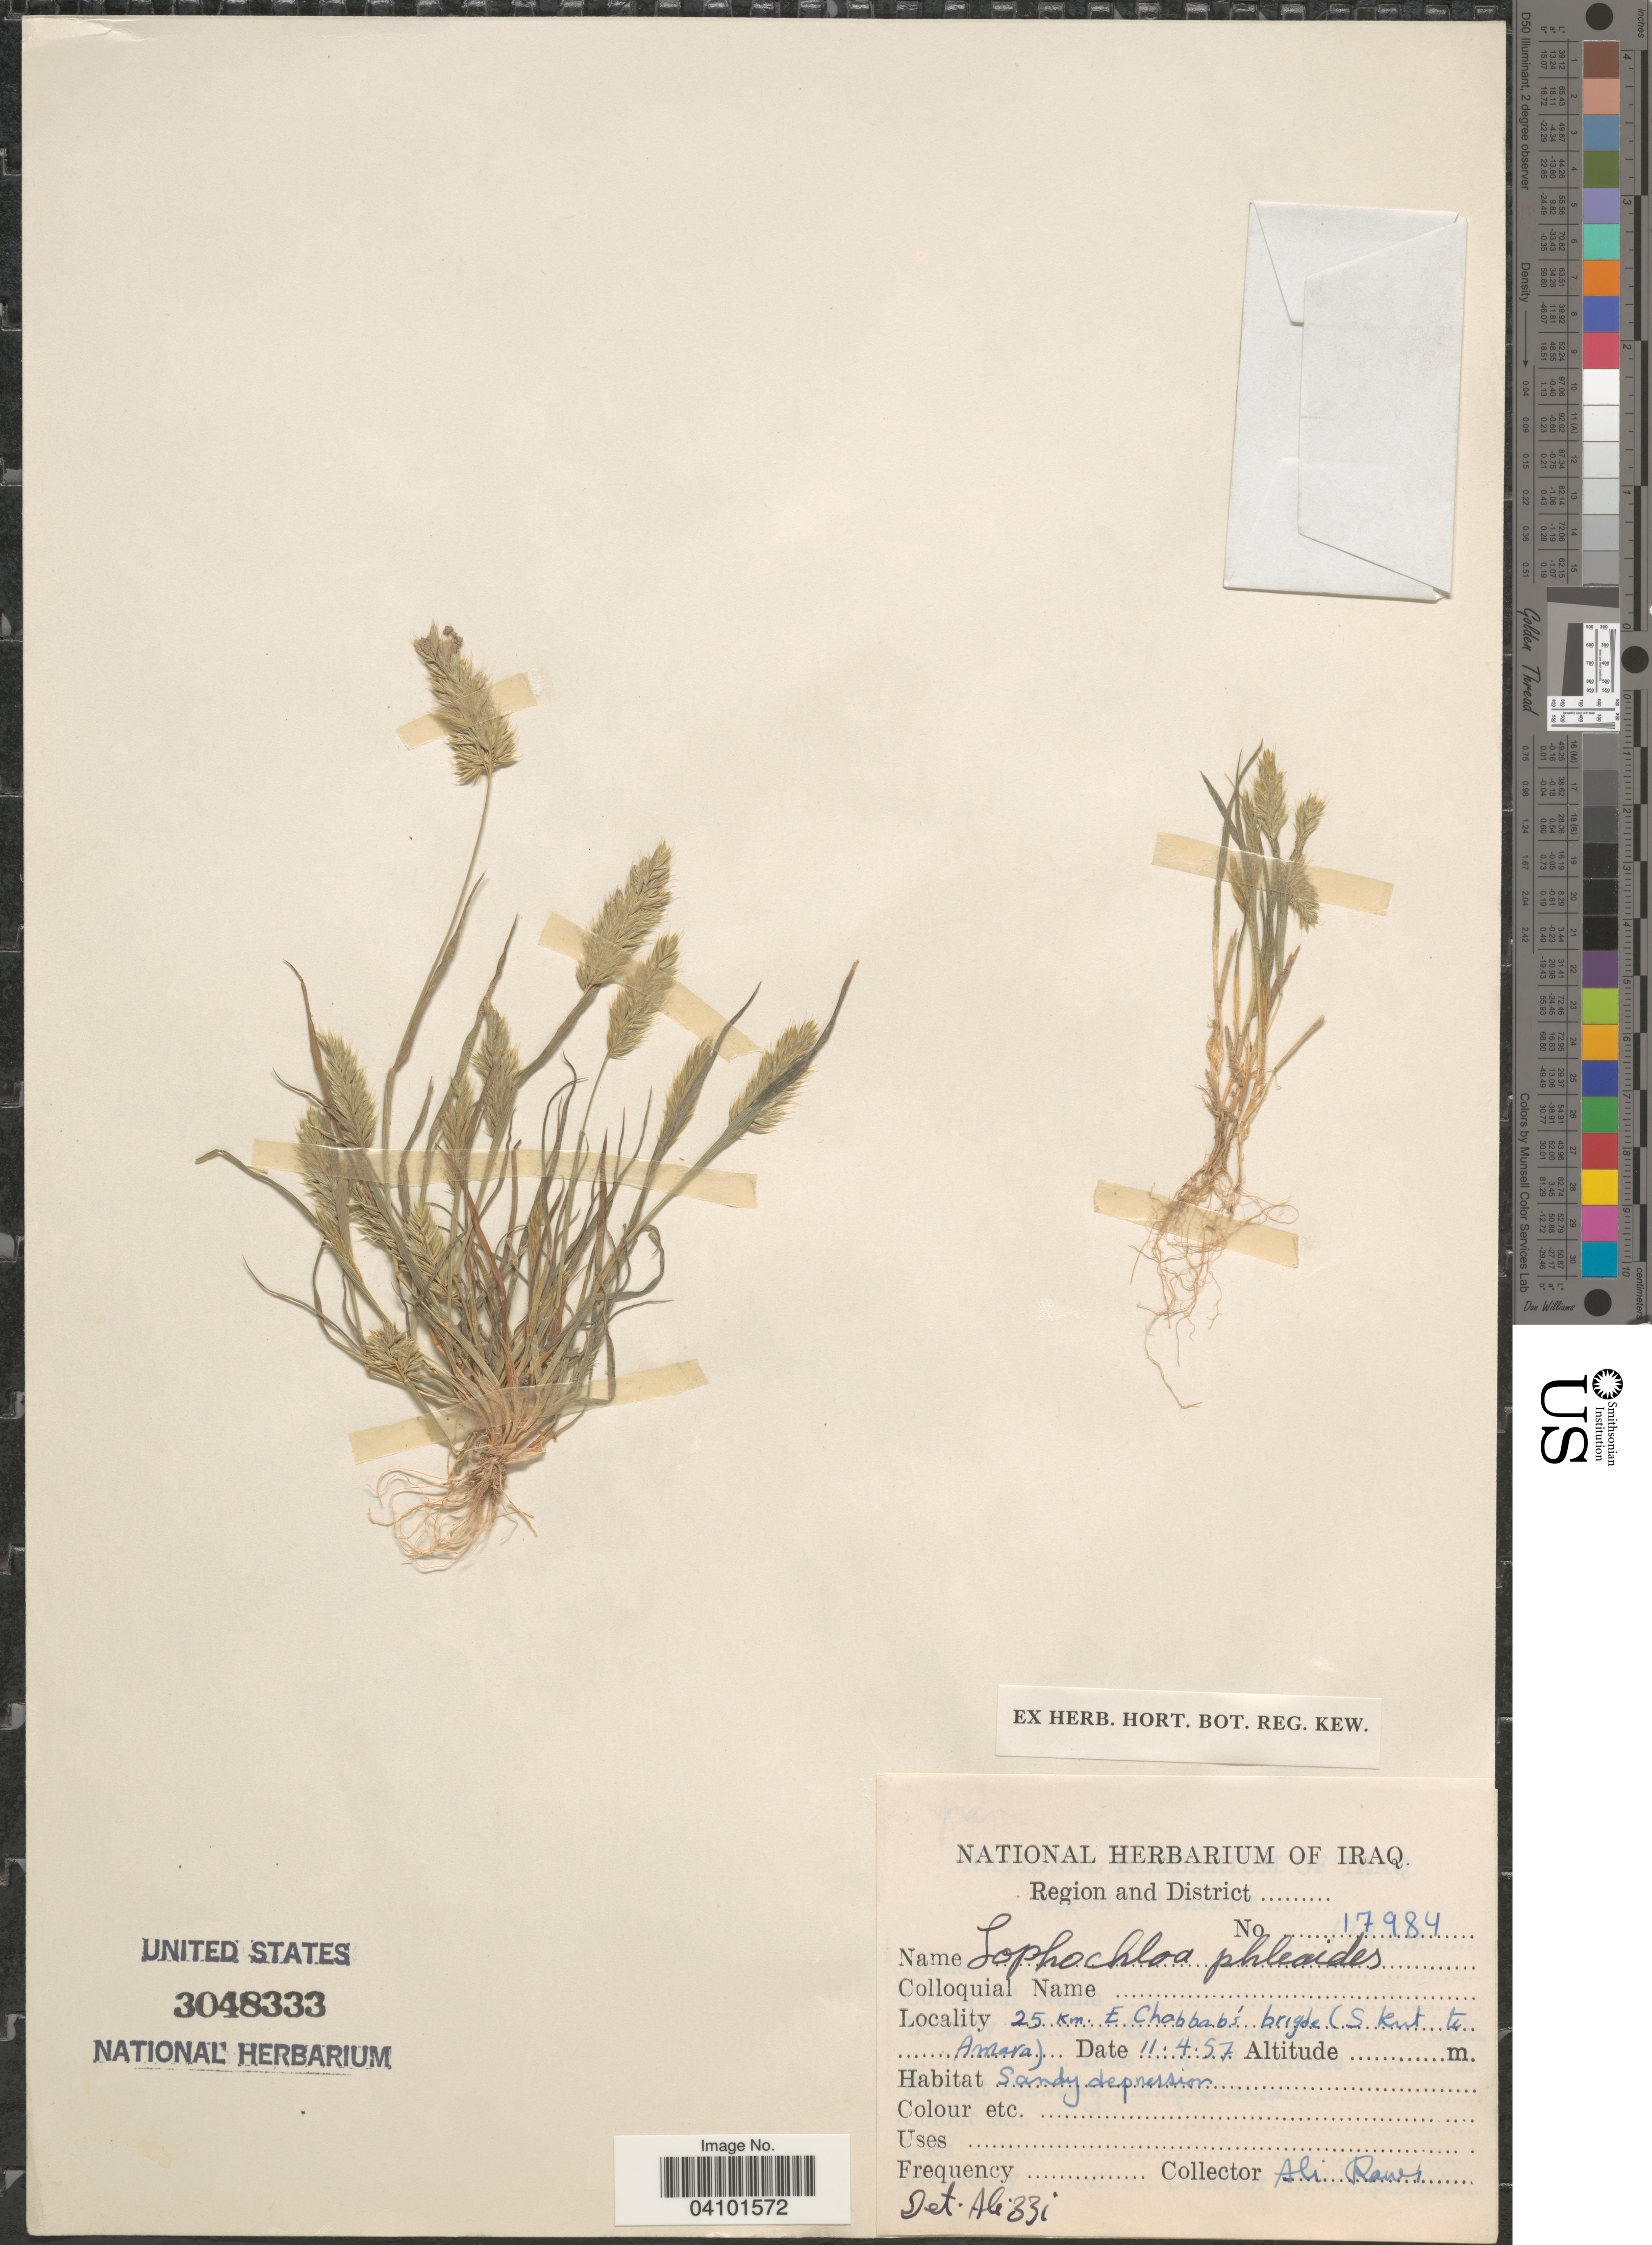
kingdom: Plantae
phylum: Tracheophyta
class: Liliopsida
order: Poales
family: Poaceae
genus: Rostraria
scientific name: Rostraria cristata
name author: (L.) Tzvelev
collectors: A. Rawi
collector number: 17984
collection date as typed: Transcribed d/m/y: 11/4/57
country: Iraq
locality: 25 km. E Chabbabí bridge (S kut [interpreted] to Amara).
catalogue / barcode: US 3048333